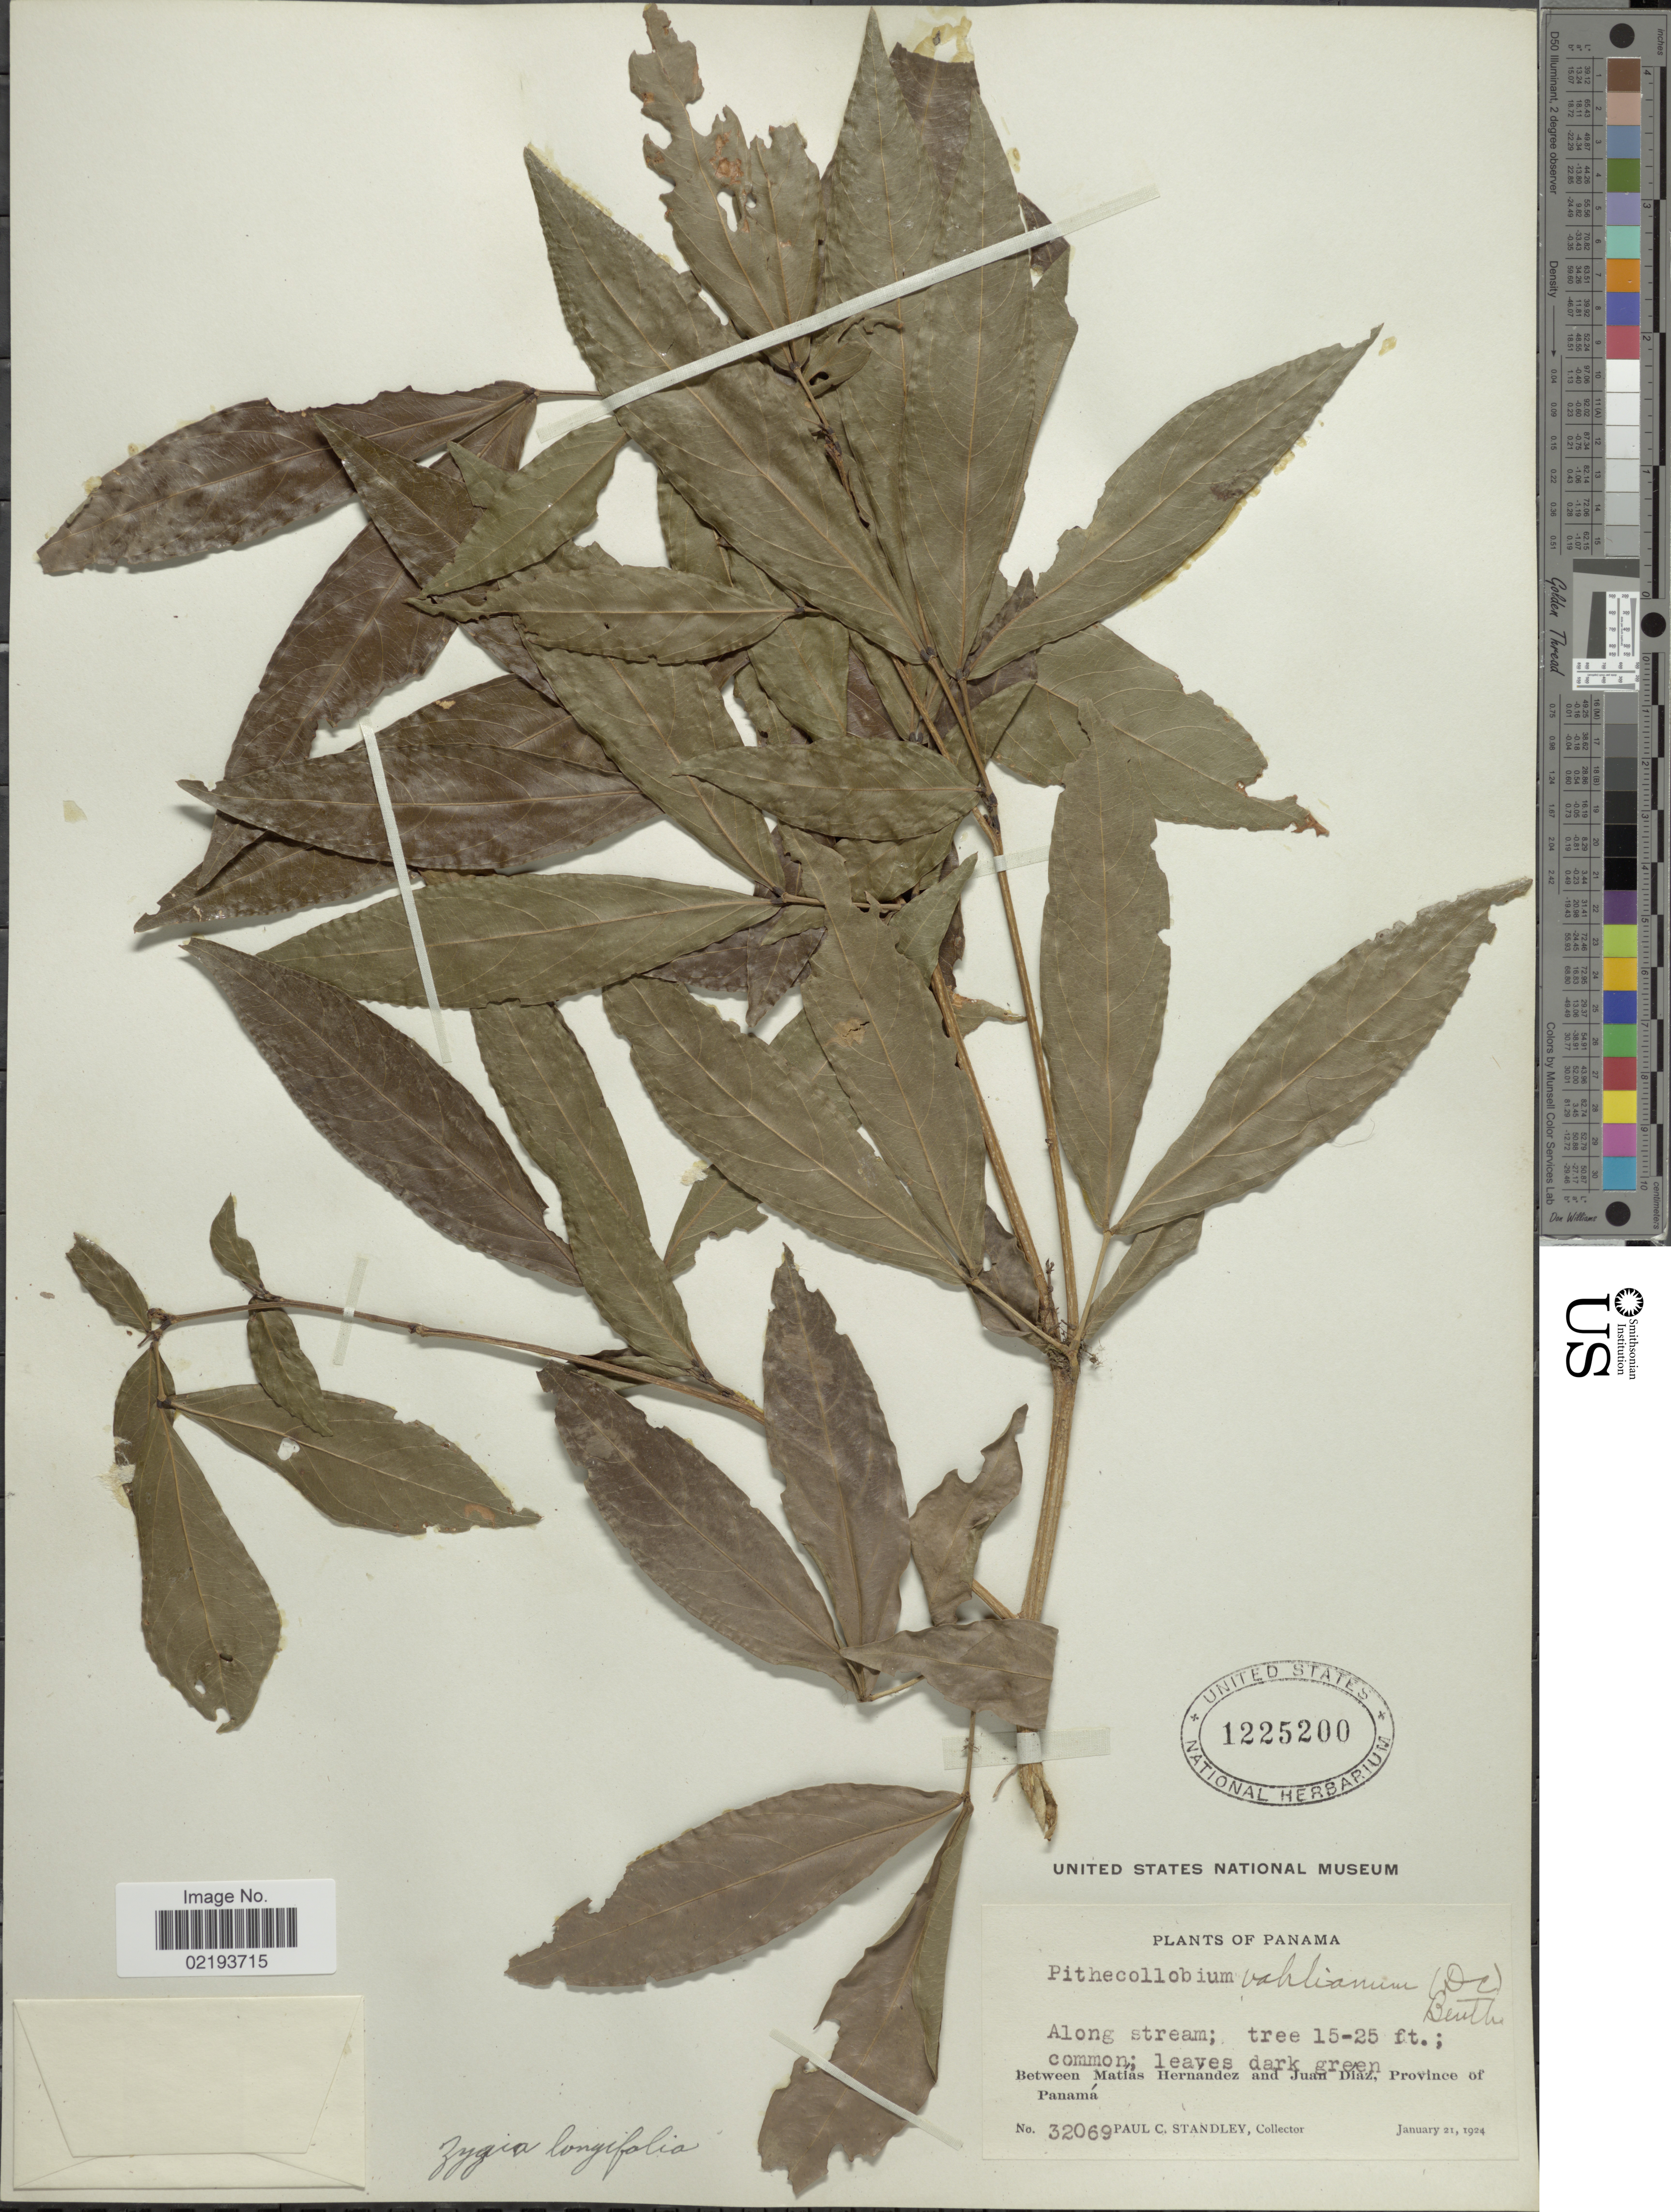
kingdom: Plantae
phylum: Tracheophyta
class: Magnoliopsida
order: Fabales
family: Fabaceae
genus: Zygia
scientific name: Zygia longifolia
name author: (Willd.) Britton & Rose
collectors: P. C. Standley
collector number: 32069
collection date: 1924-01-21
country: Panama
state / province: Panamá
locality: Along stream, between Matias Hernandez and Juan Diaz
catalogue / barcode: US 1225200